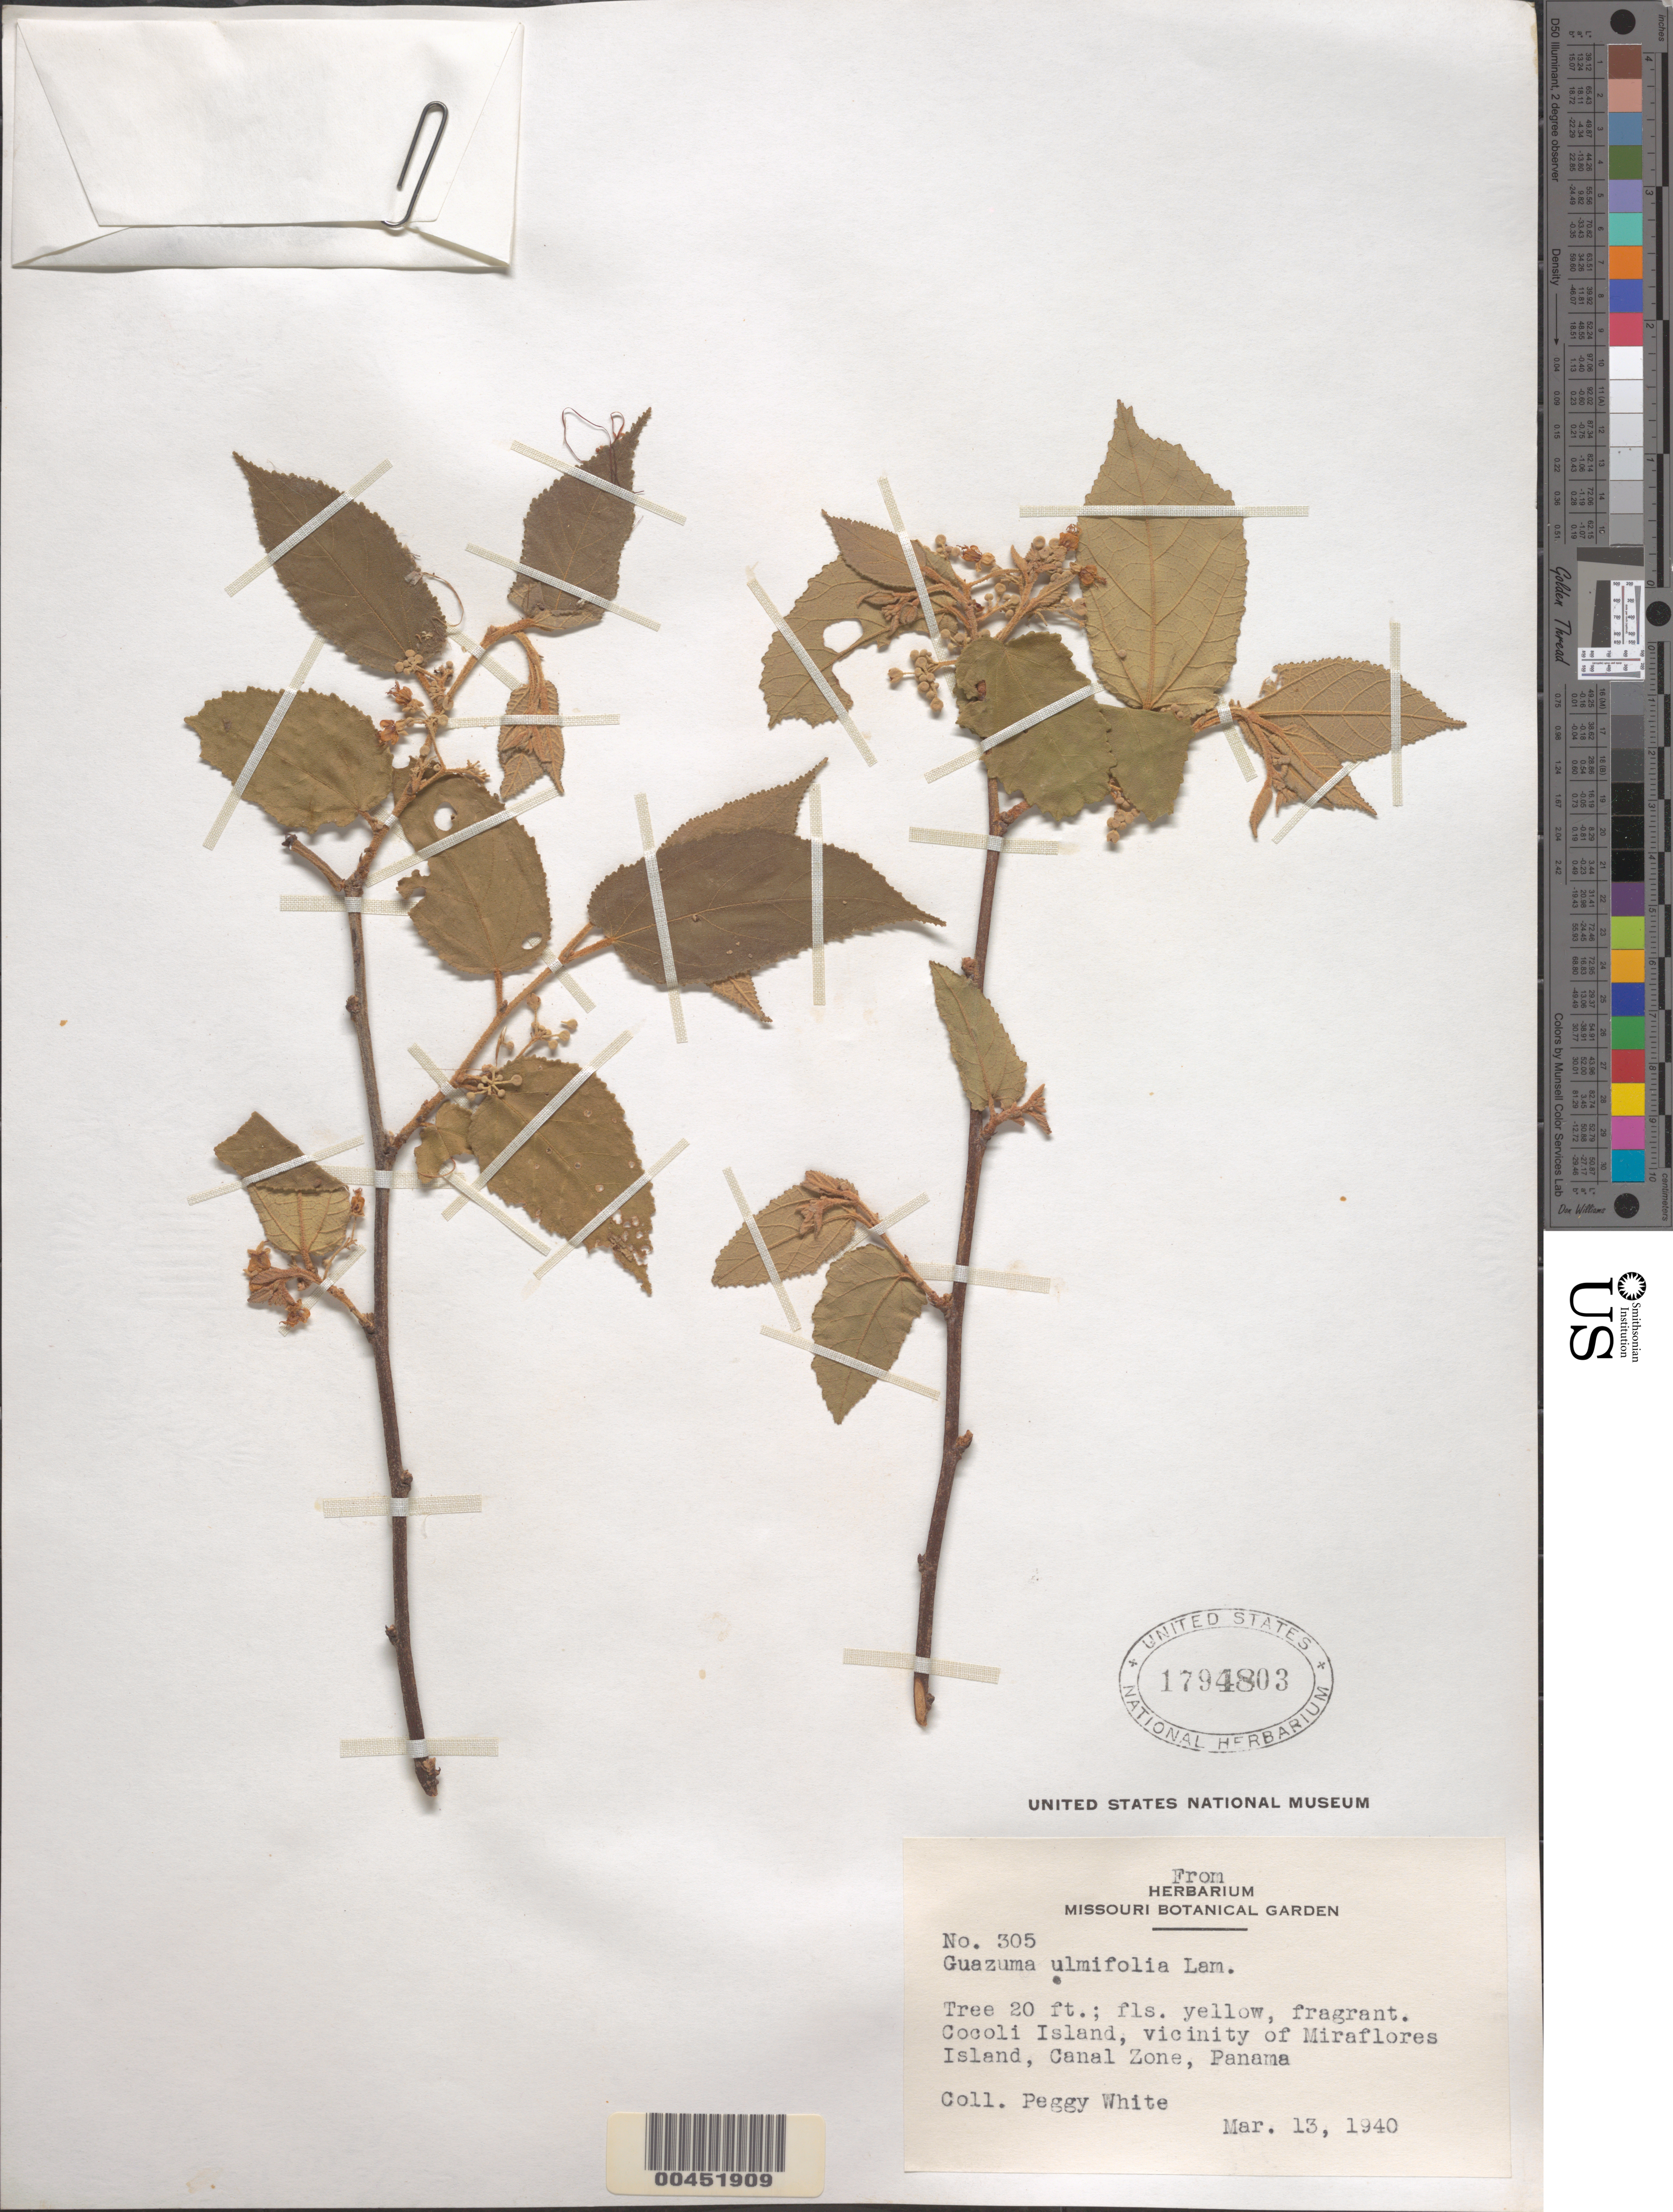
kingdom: Plantae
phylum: Tracheophyta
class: Magnoliopsida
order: Malvales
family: Malvaceae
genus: Guazuma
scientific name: Guazuma ulmifolia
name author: Lam.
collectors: P. White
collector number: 305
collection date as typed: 13 Mar 1940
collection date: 1940-03-13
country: Panama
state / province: Panamá Oeste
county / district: Canal Zone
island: Cocoli Island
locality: Cocoli I., vicinity of Miraflores I.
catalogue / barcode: US 1794803